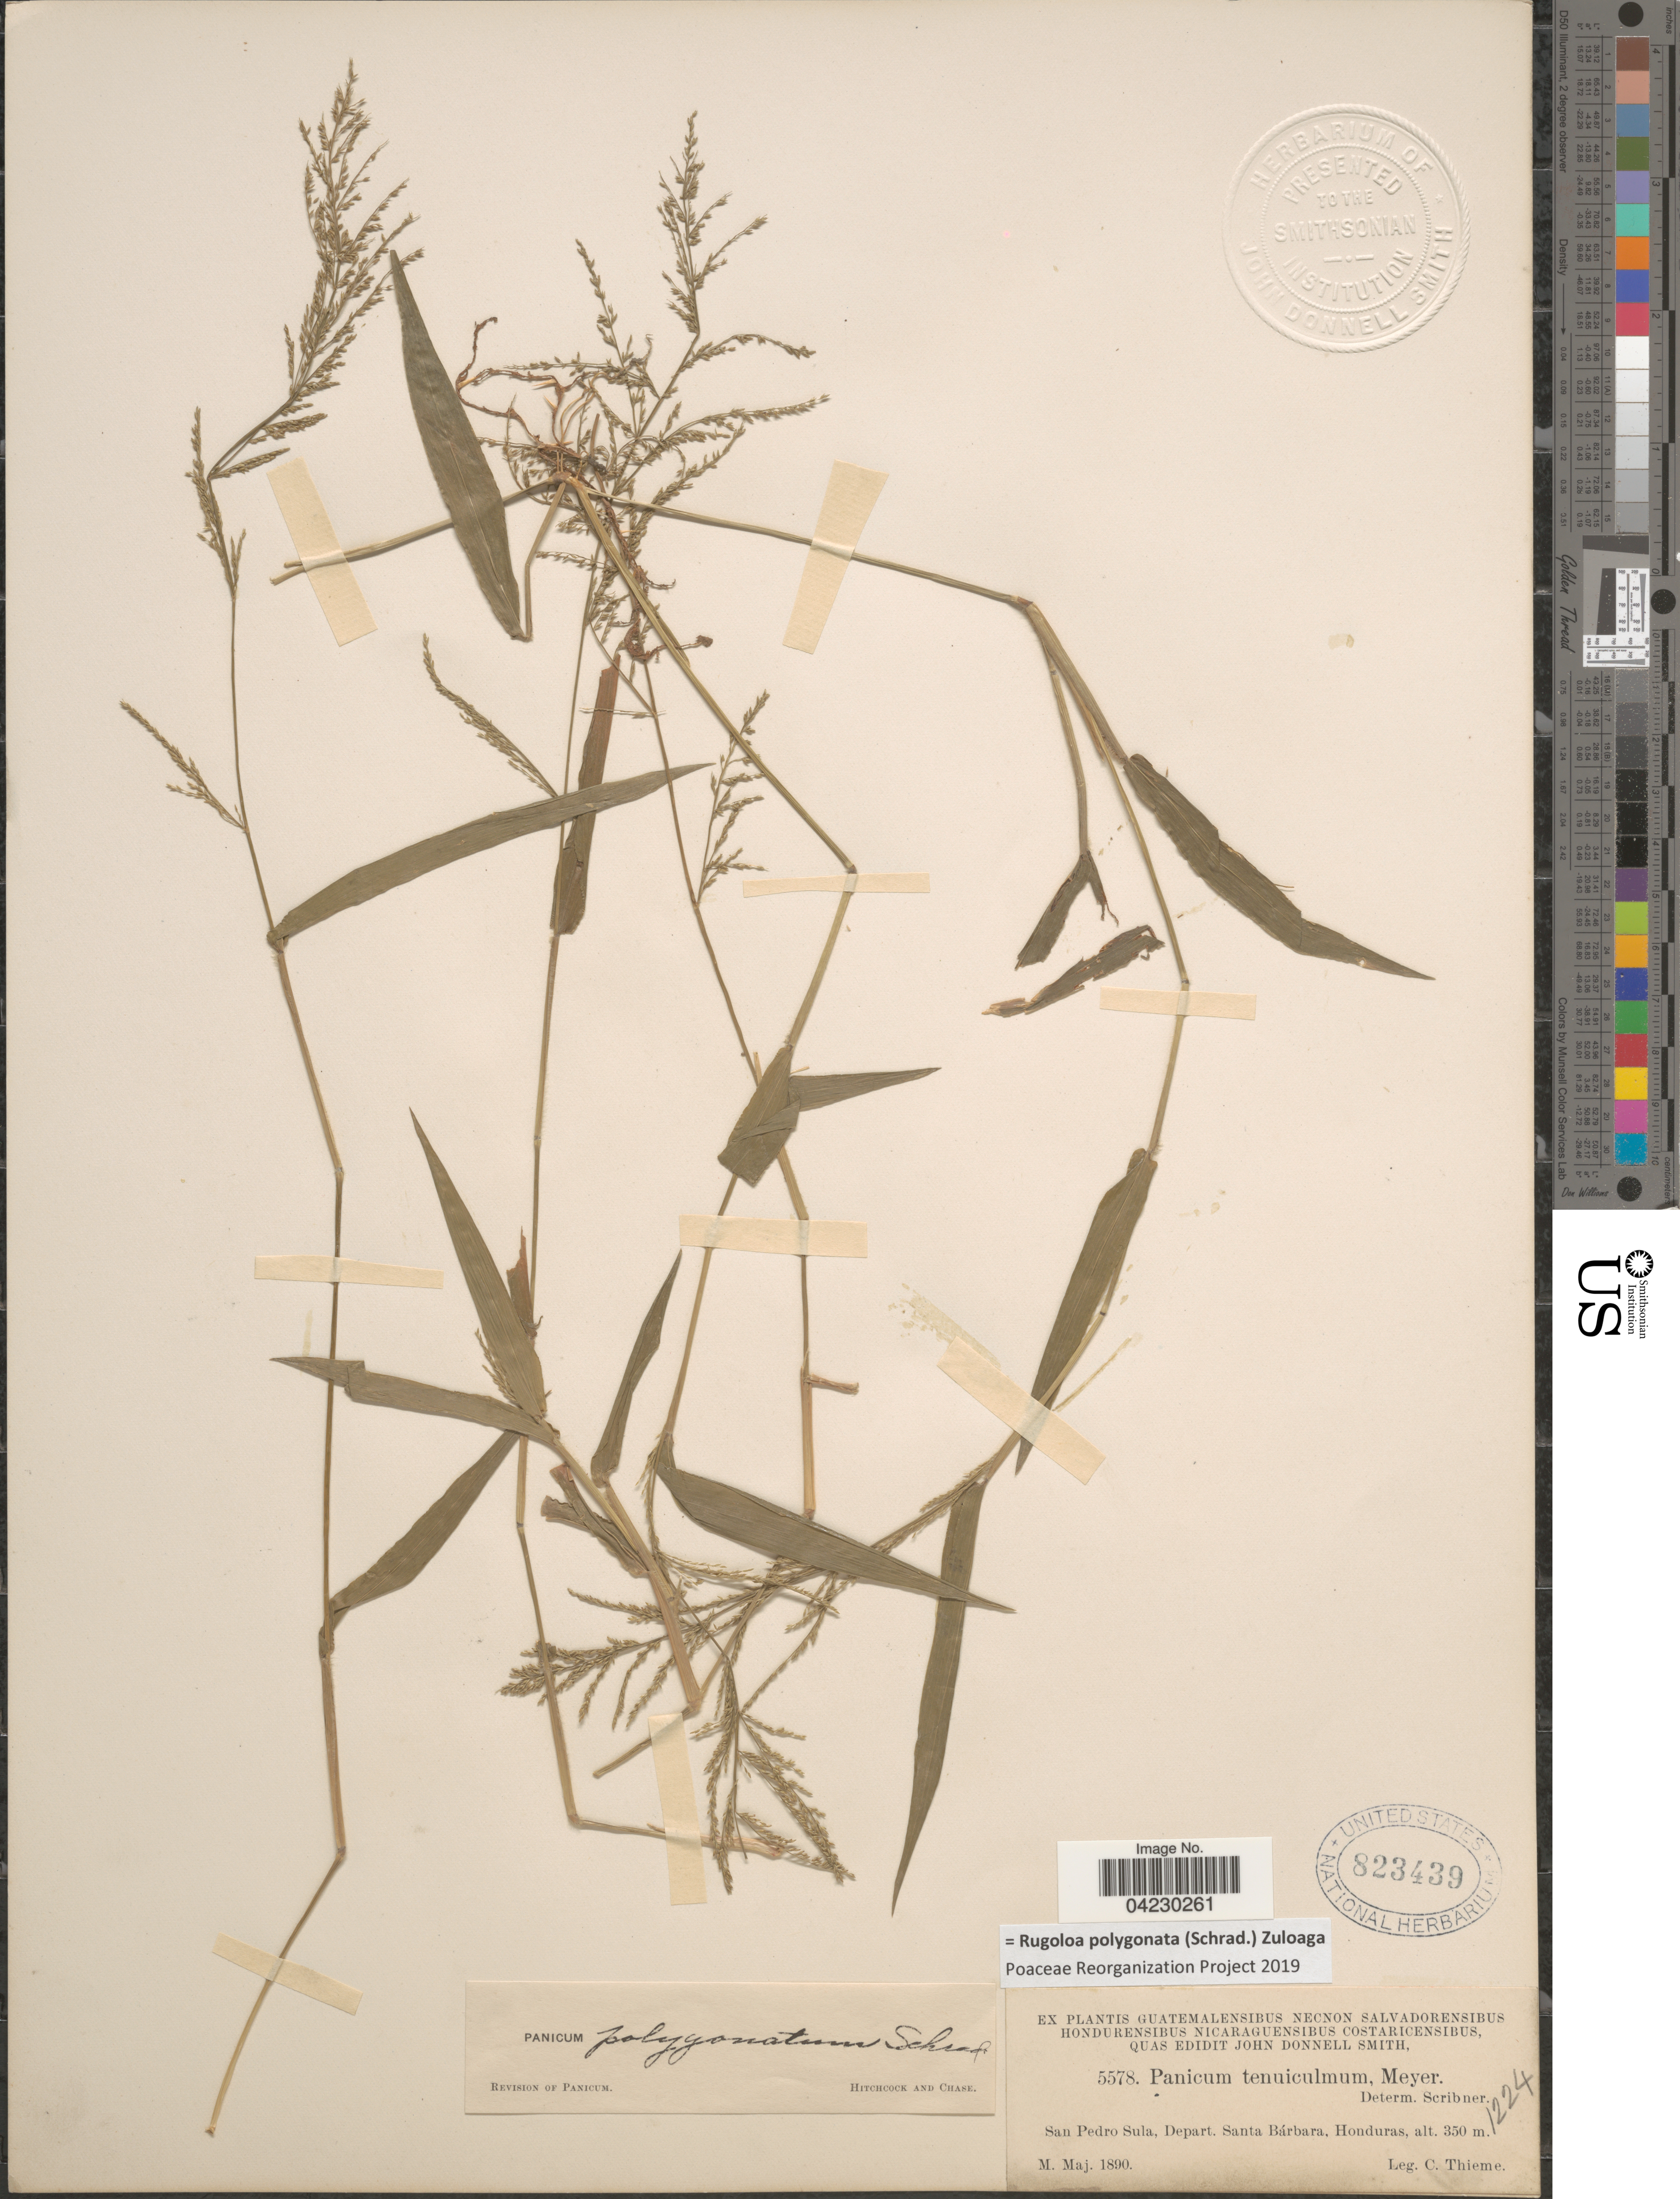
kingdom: Plantae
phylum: Tracheophyta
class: Liliopsida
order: Poales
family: Poaceae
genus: Rugoloa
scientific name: Rugoloa polygonata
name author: (Schrad.) Zuloaga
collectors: C. Thieme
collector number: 5578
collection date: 1890-05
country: Honduras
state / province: Santa Barbara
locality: San Pedro Sula, Depart. Santa Bárbara.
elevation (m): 350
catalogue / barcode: US 823439